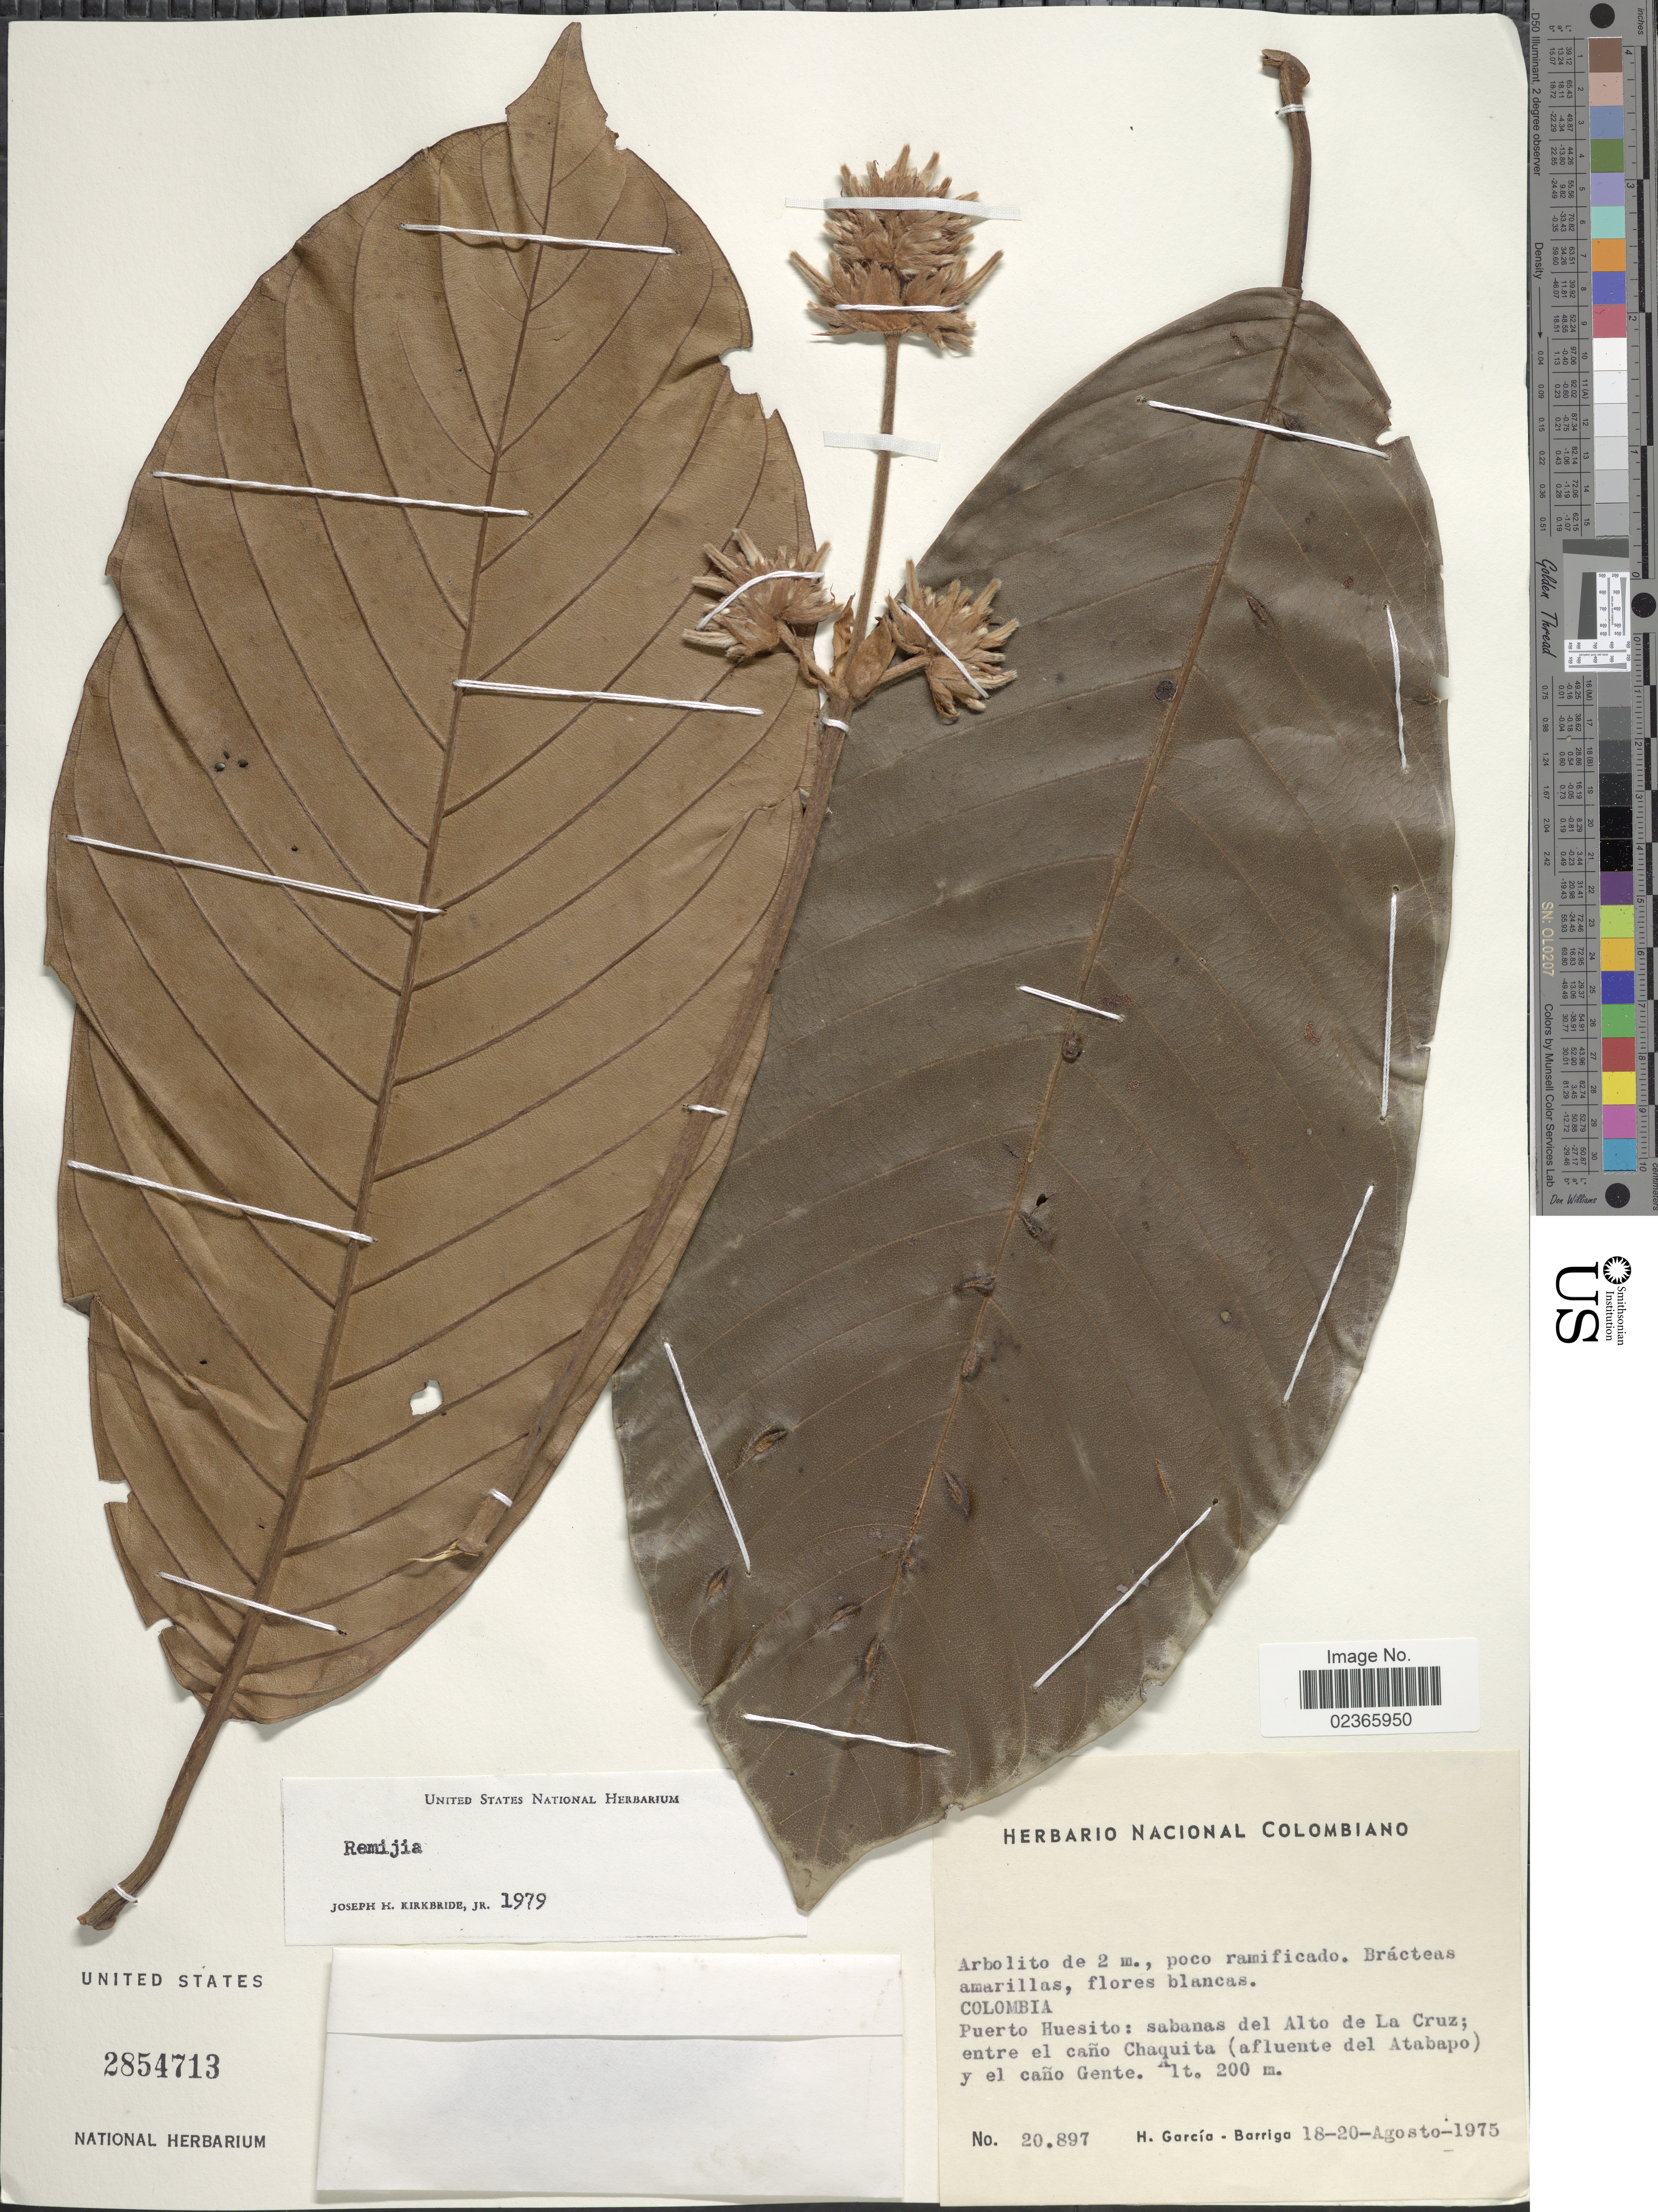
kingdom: Plantae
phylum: Tracheophyta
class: Magnoliopsida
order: Gentianales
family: Rubiaceae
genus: Remijia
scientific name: Remijia sp.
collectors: H. García Barriga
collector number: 20897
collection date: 1975-08-18/1975-08-20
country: Colombia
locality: Colombia, Puerto Huesito: sabanas del Alto de La Cruz; entre el cano Chaquita (afluente del Atabapo) y el cano Gente.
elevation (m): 200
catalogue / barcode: US 2854713